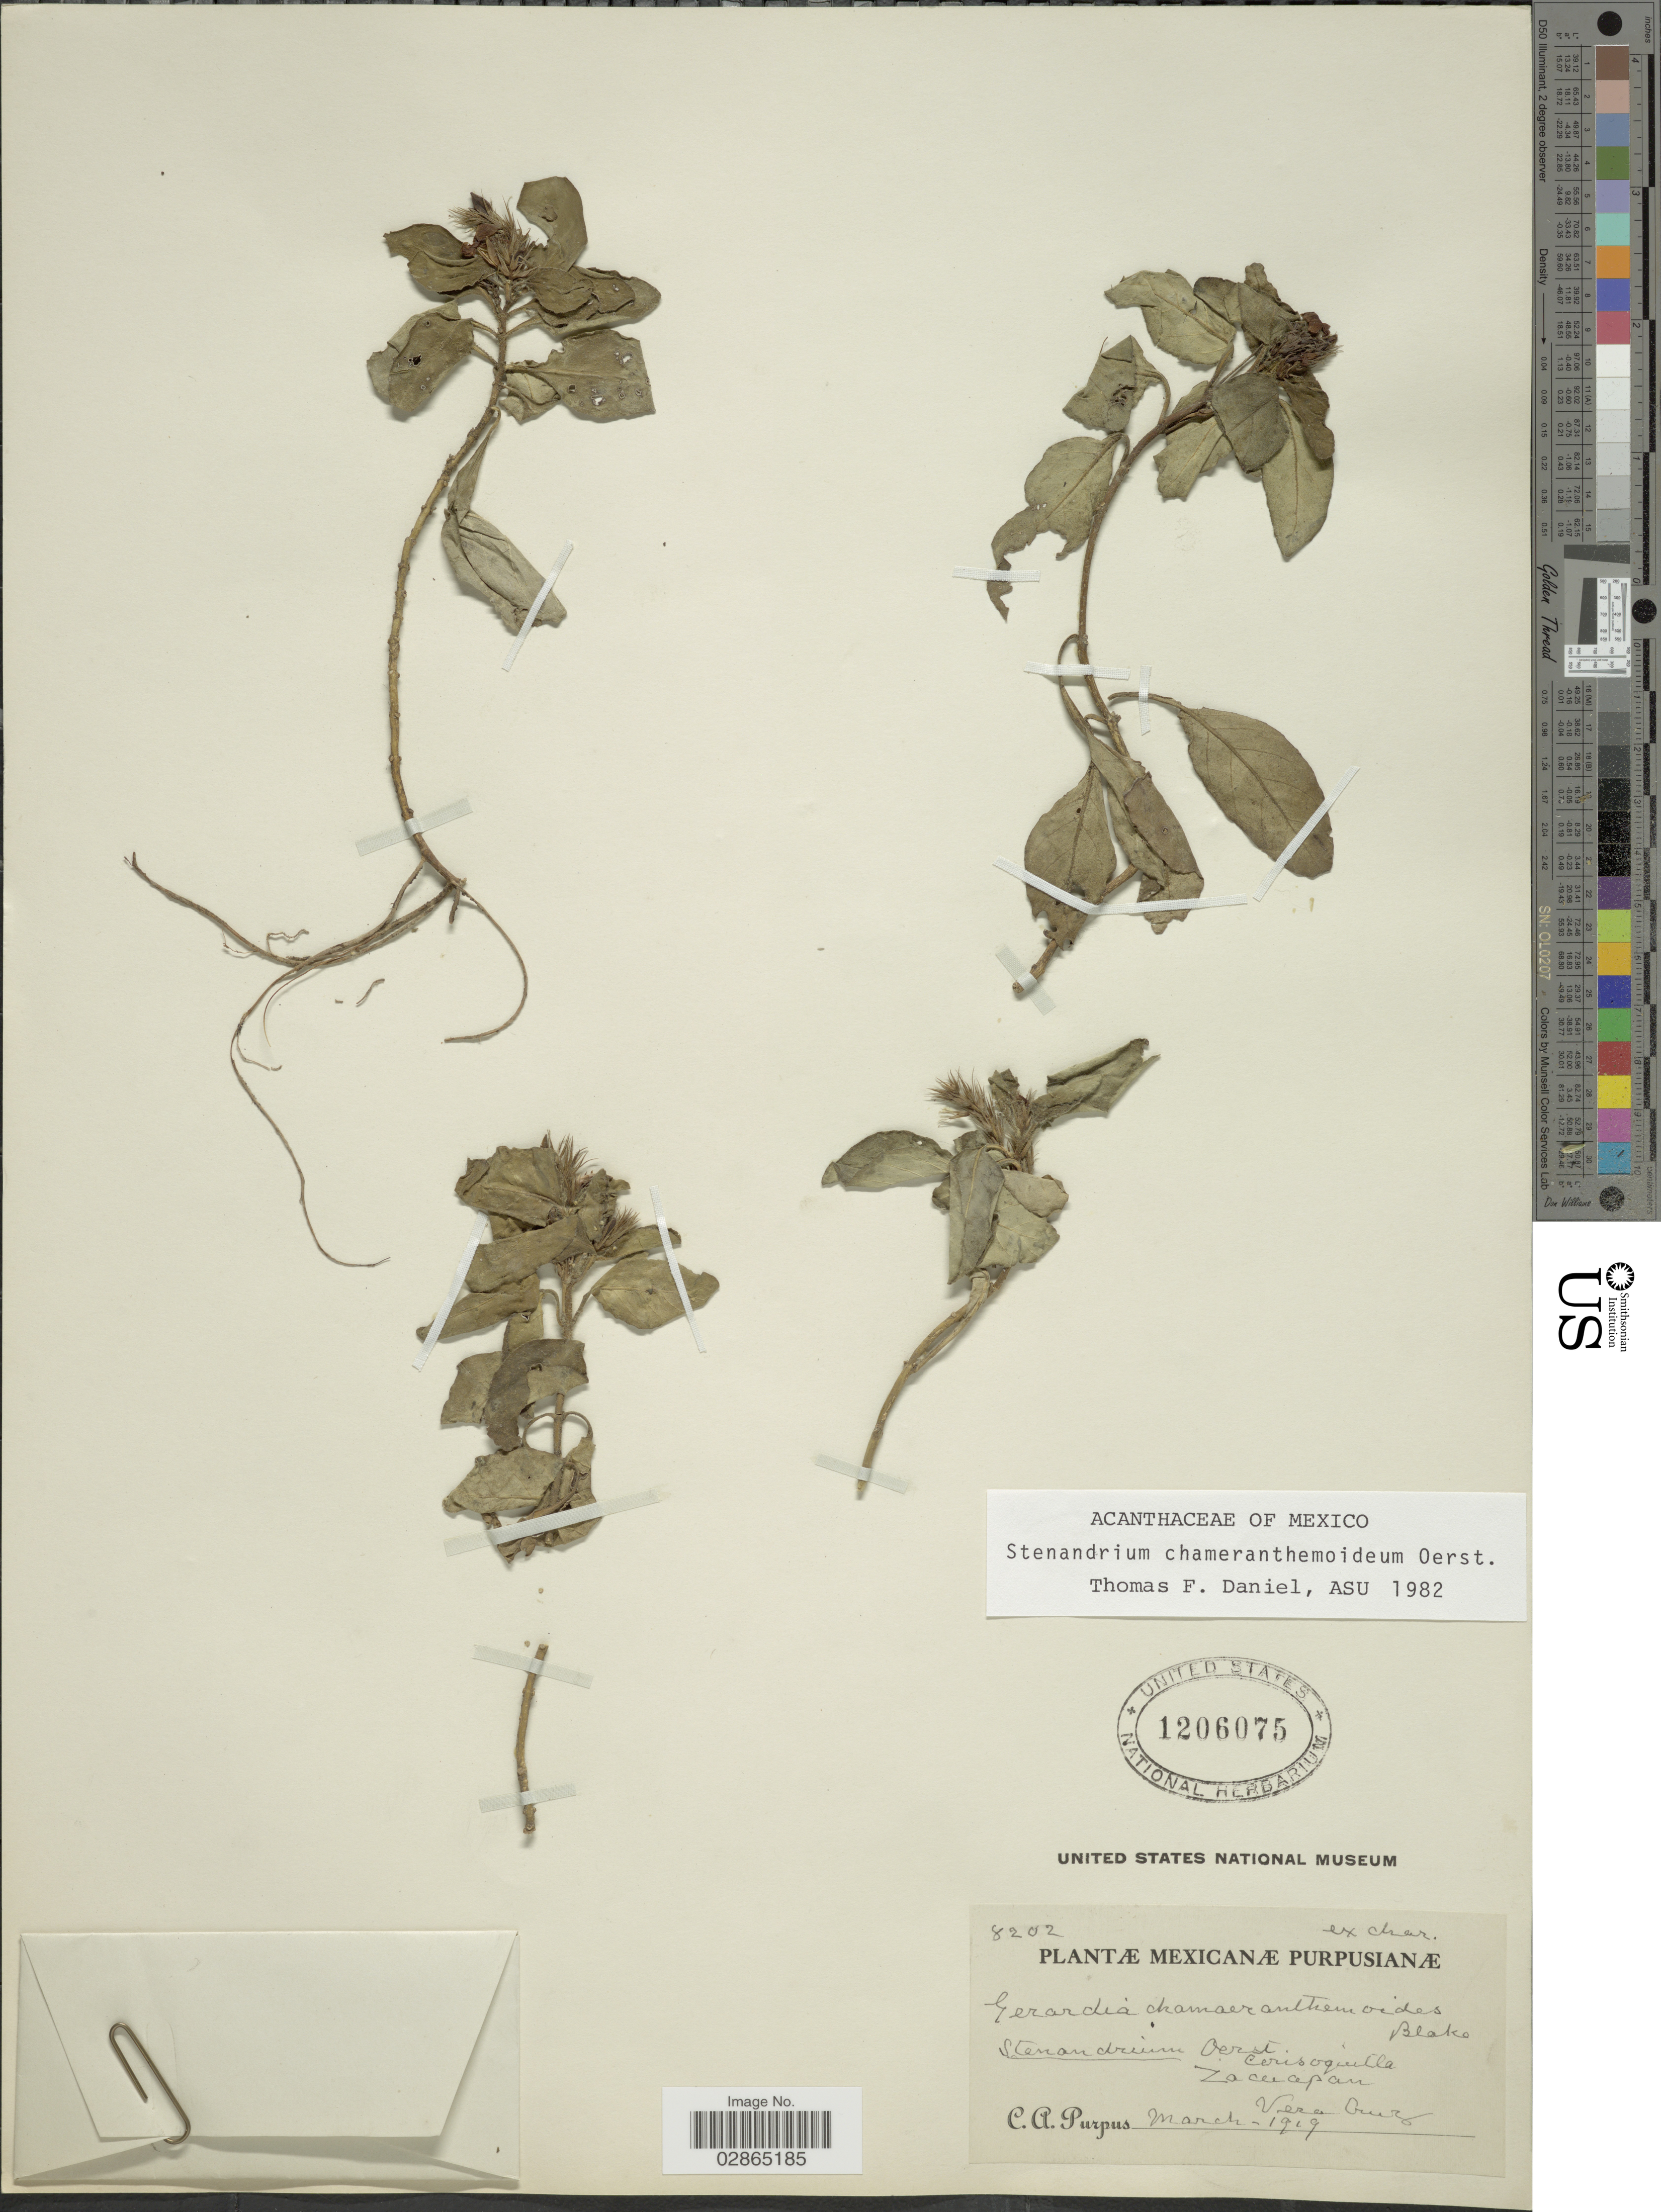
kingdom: Plantae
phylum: Tracheophyta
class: Magnoliopsida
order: Lamiales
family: Acanthaceae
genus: Stenandrium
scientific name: Stenandrium chameranthemoideum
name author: Oerst.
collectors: C. A. Purpus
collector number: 8202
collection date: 1919-03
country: Mexico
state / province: Veracruz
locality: Zacuapan, Vera Cruz.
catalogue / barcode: US 1206075